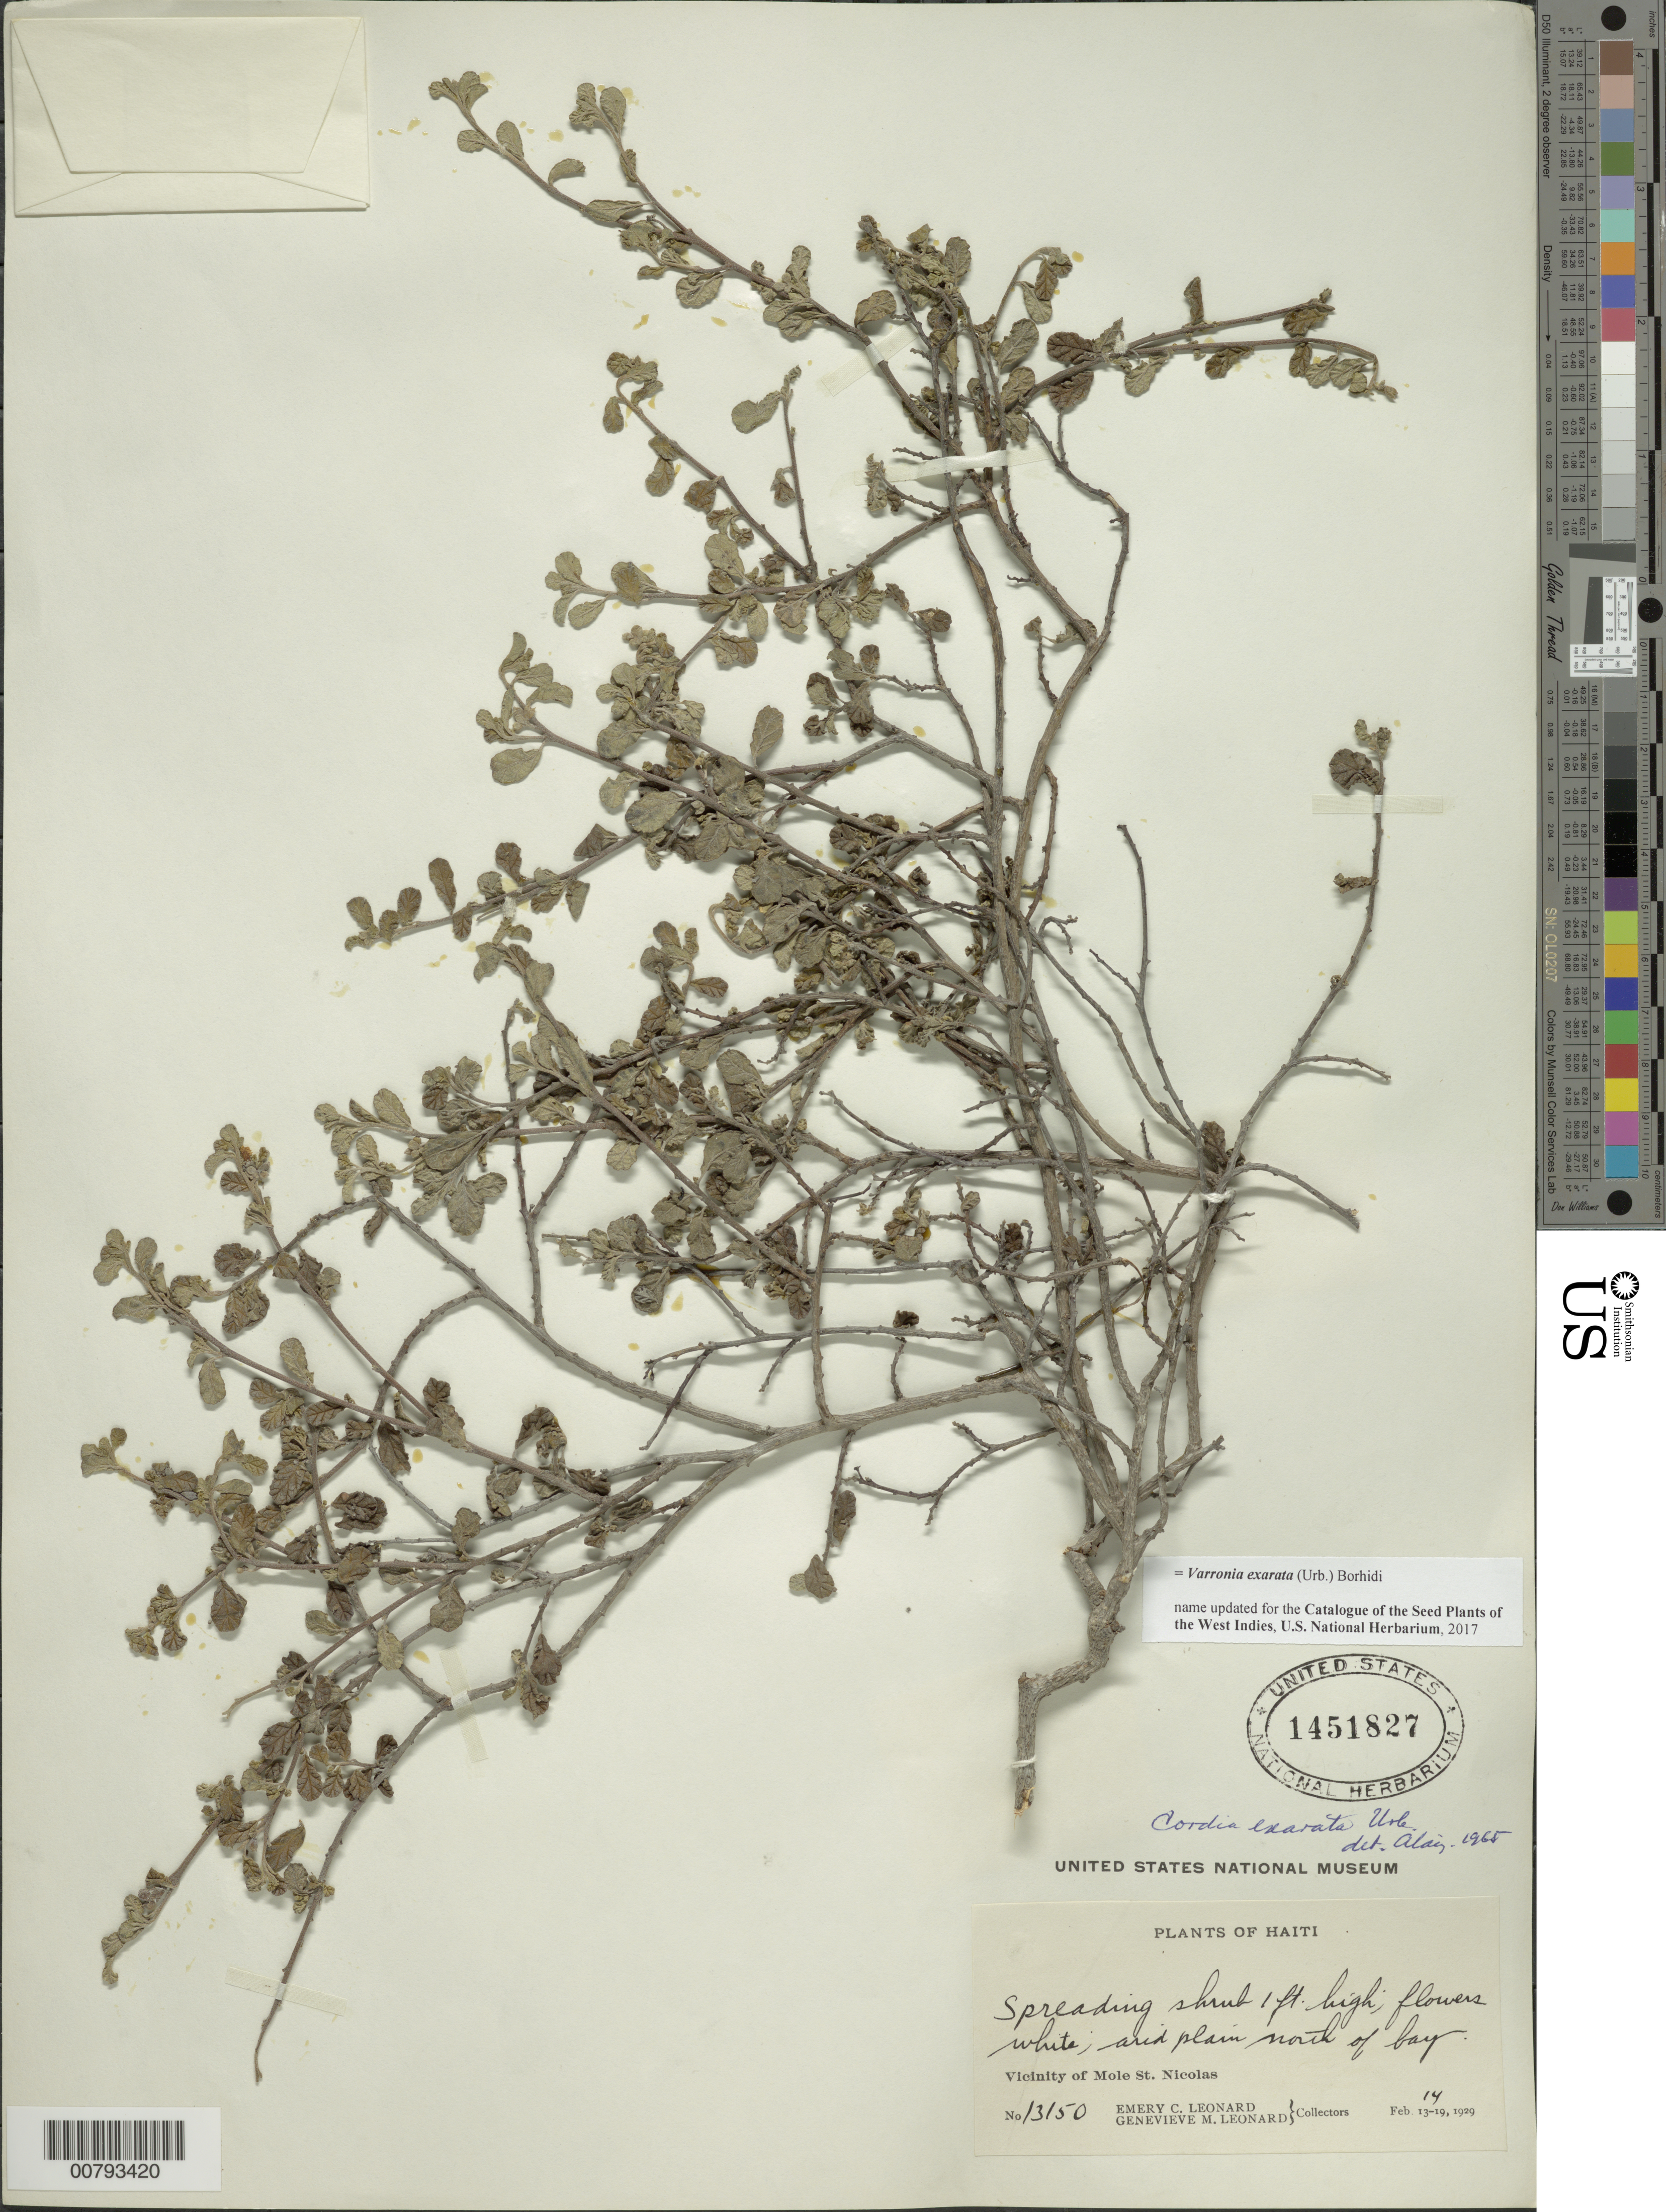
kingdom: Plantae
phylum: Tracheophyta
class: Magnoliopsida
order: Boraginales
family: Cordiaceae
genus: Varronia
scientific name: Varronia exarata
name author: (Urb.) Borhidi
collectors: E. C. Leonard & G. M. Leonard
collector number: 13150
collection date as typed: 14 Feb 1929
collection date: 1929-02-14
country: Haiti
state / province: Nord-Óuest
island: Hispaniola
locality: Vicinity of Mole St. Nicolas, north of bay.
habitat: Arid plain.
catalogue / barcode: US 1451827